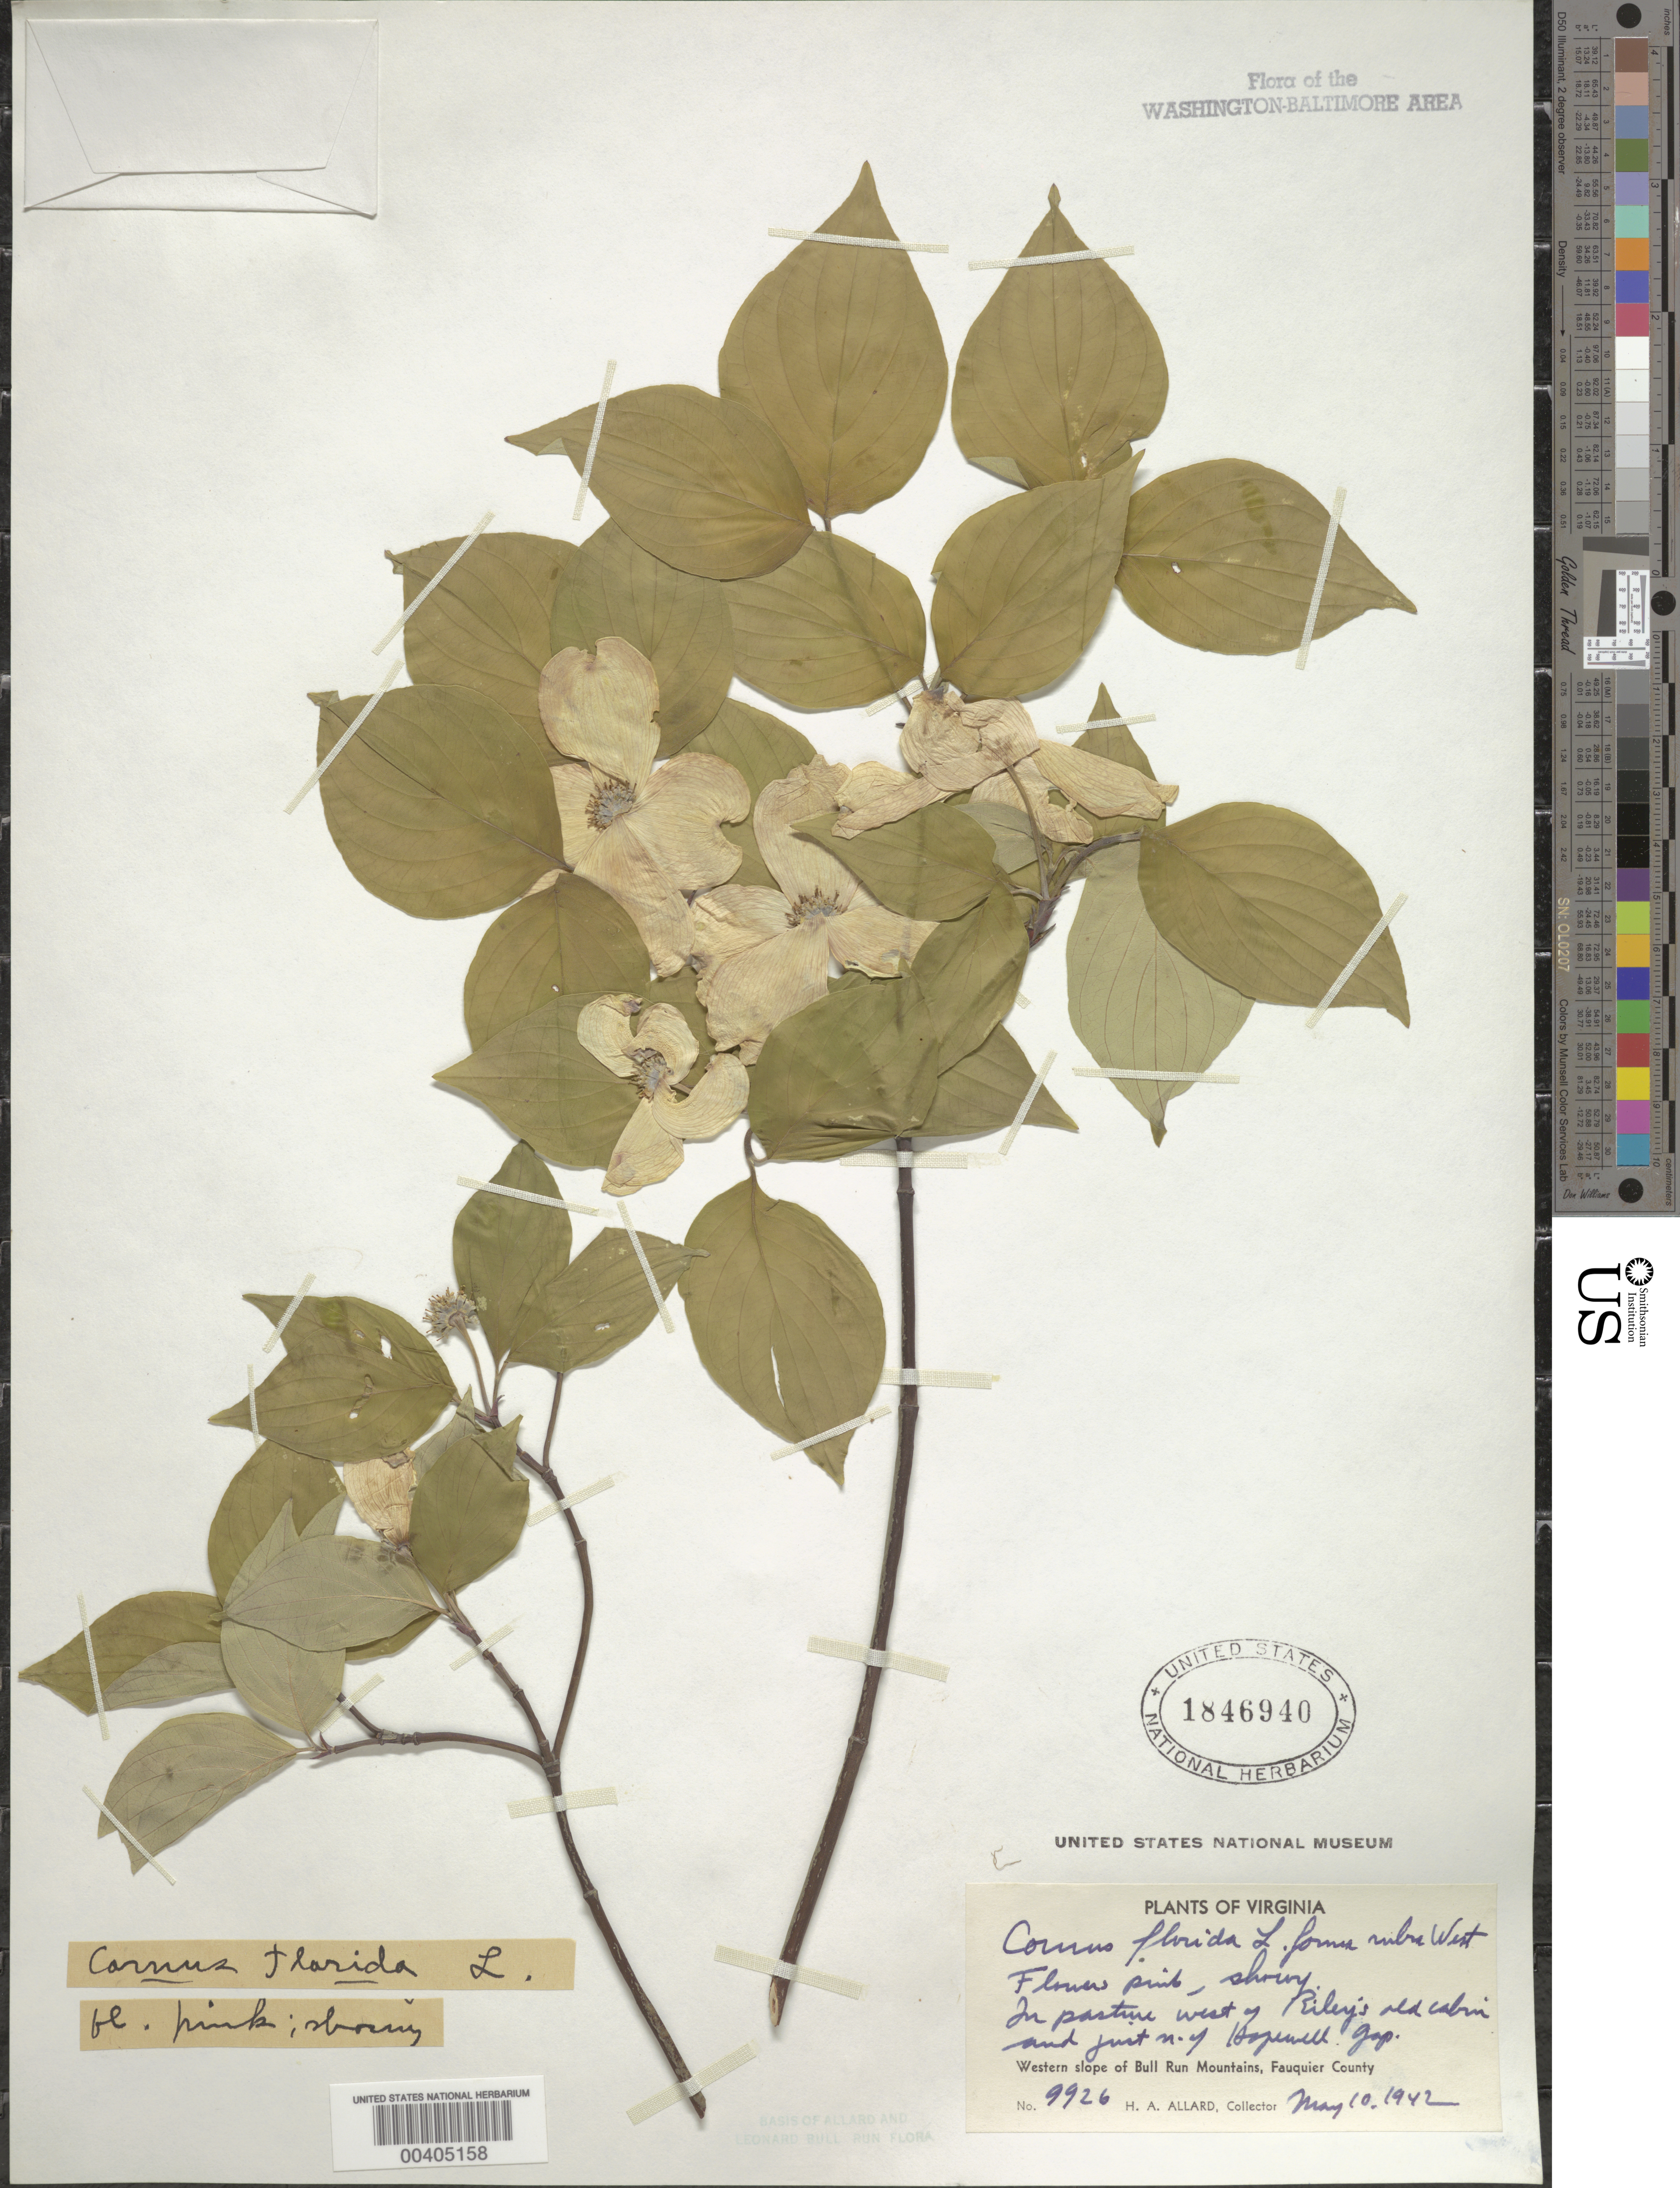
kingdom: Plantae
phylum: Tracheophyta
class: Magnoliopsida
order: Cornales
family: Cornaceae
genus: Cornus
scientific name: Cornus florida f. rubra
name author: Weston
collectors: H. A. Allard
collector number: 9926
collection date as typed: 10 May 1942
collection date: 1942-05-10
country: United States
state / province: Virginia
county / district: Fauquier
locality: W of Riley's Old Cabin and just N of Hopewell Gap, western slope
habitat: Pasture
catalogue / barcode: US 1846940